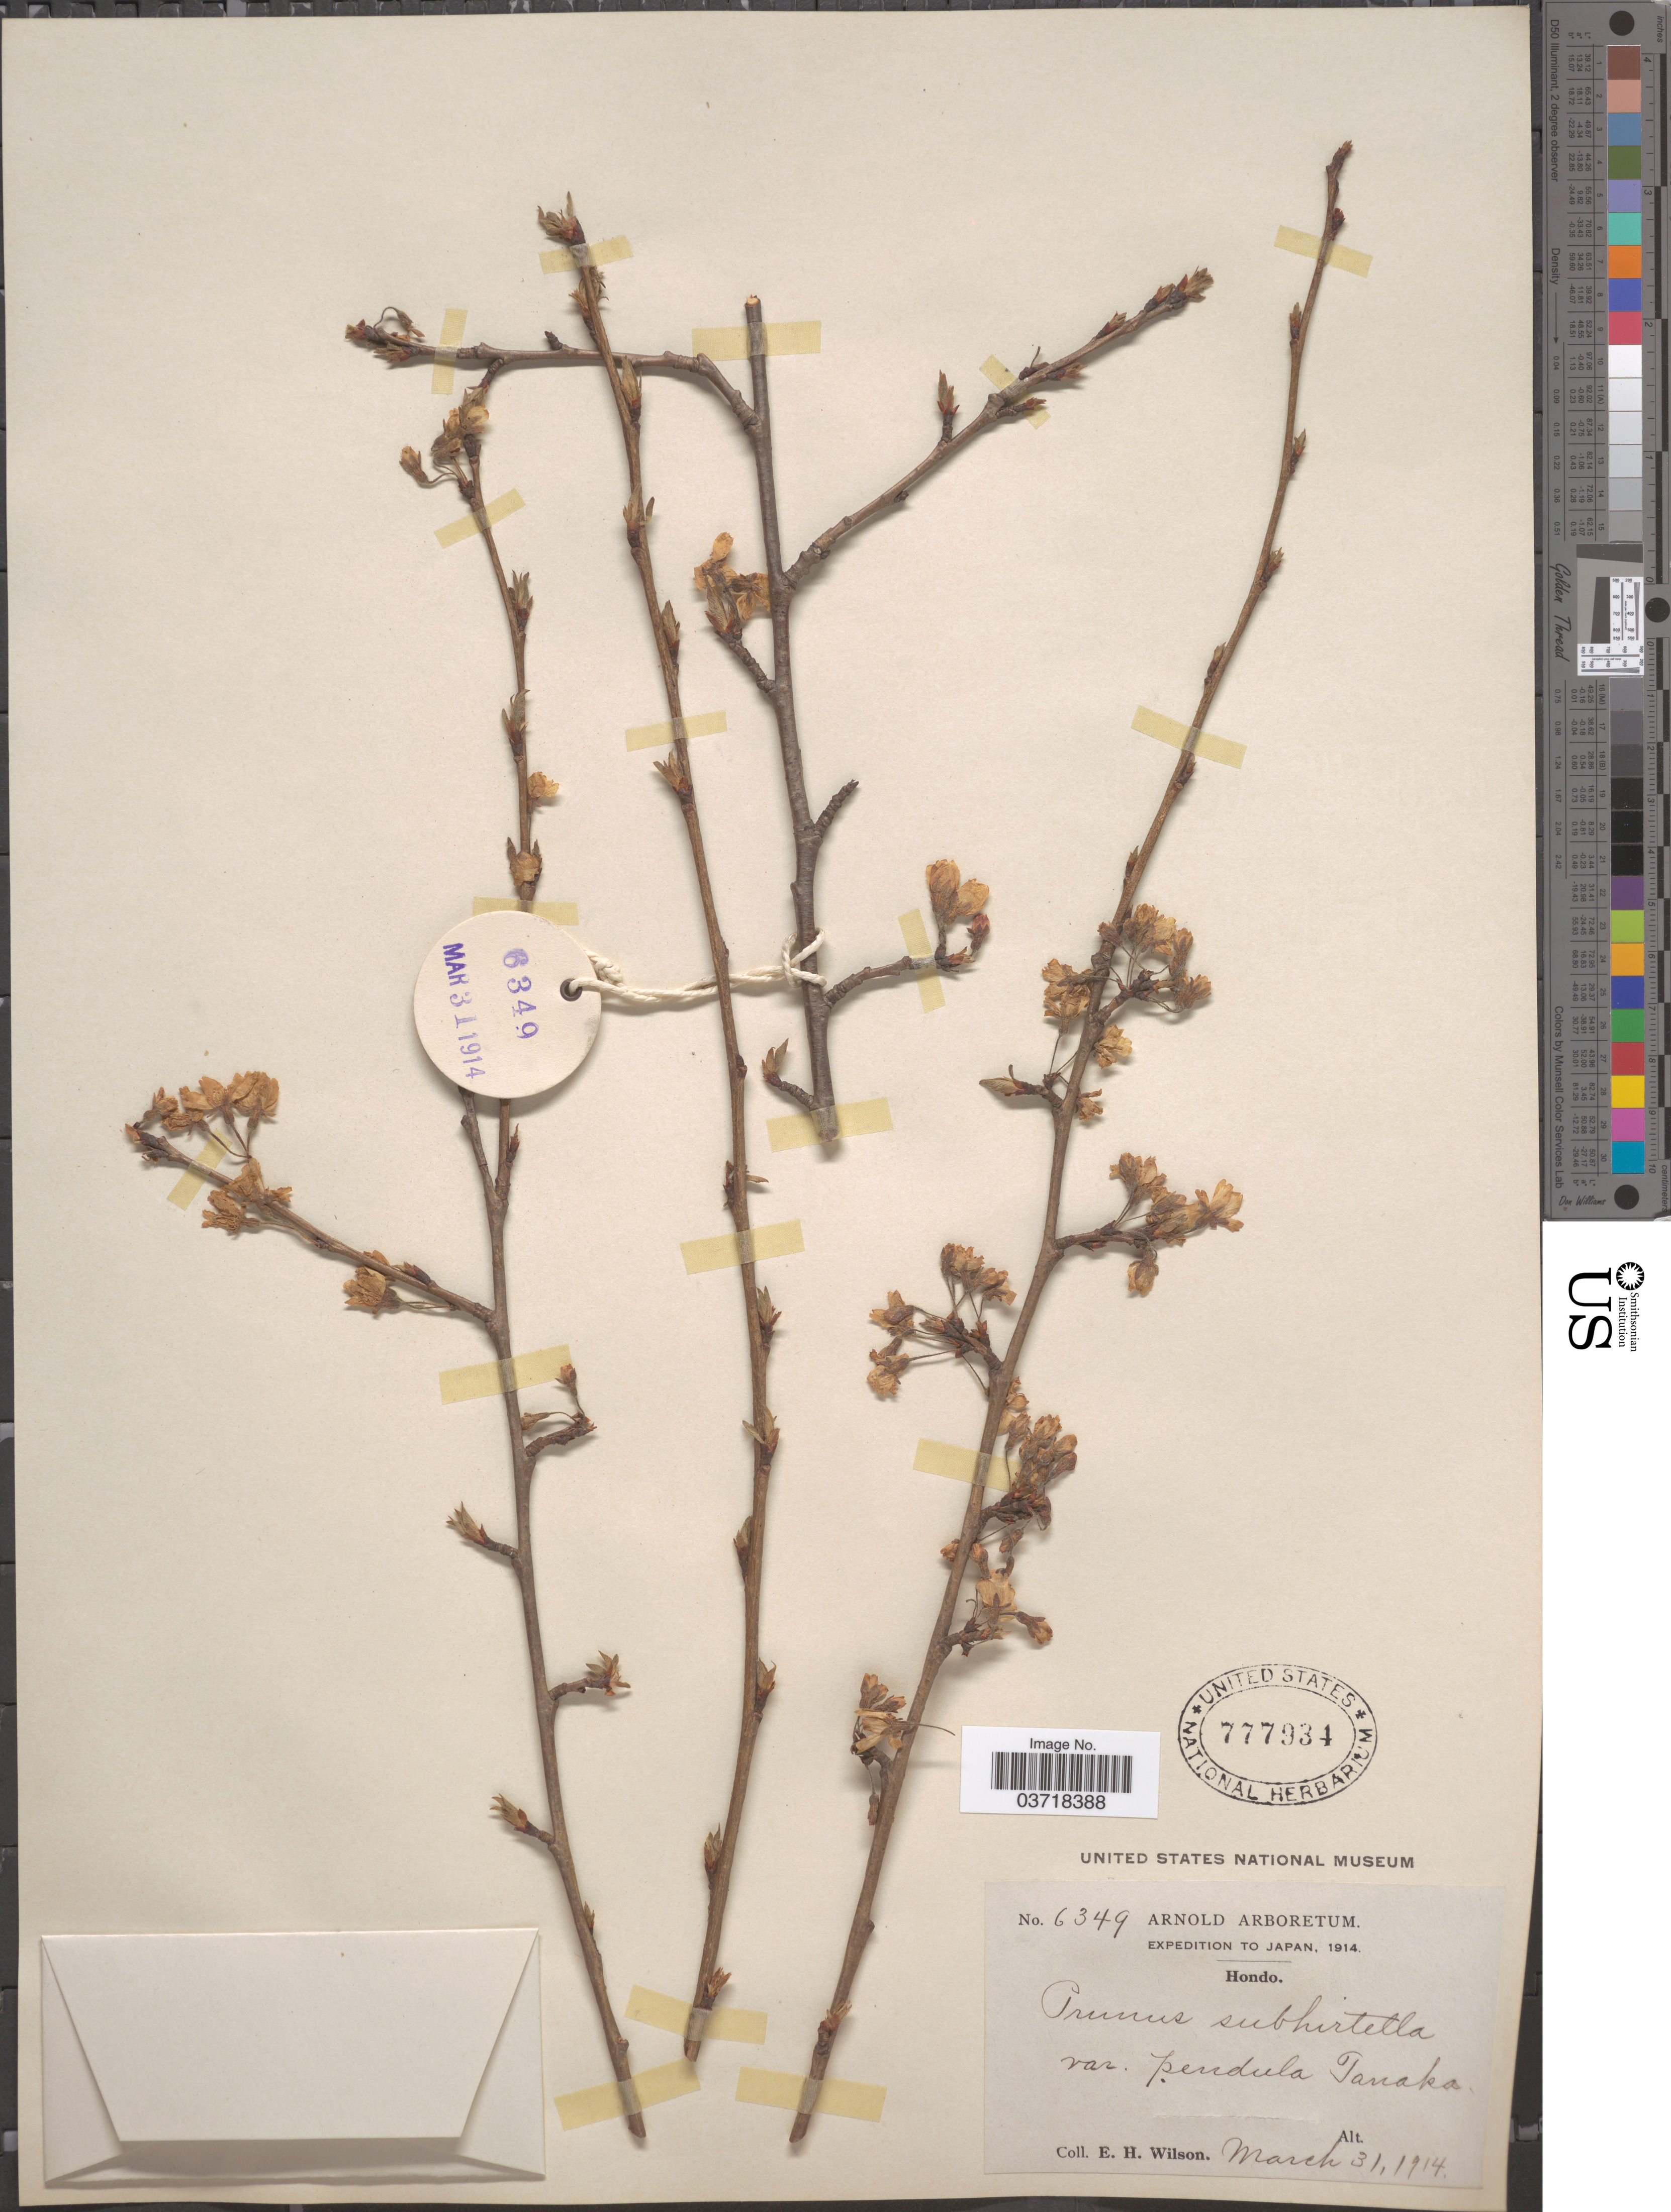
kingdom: Plantae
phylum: Tracheophyta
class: Magnoliopsida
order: Rosales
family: Rosaceae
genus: Prunus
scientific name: Prunus subhirtella var. pendula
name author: Tanaka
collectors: E. Wilson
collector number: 6349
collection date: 1914-03-31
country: Japan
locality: Hondo.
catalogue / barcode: US 777934